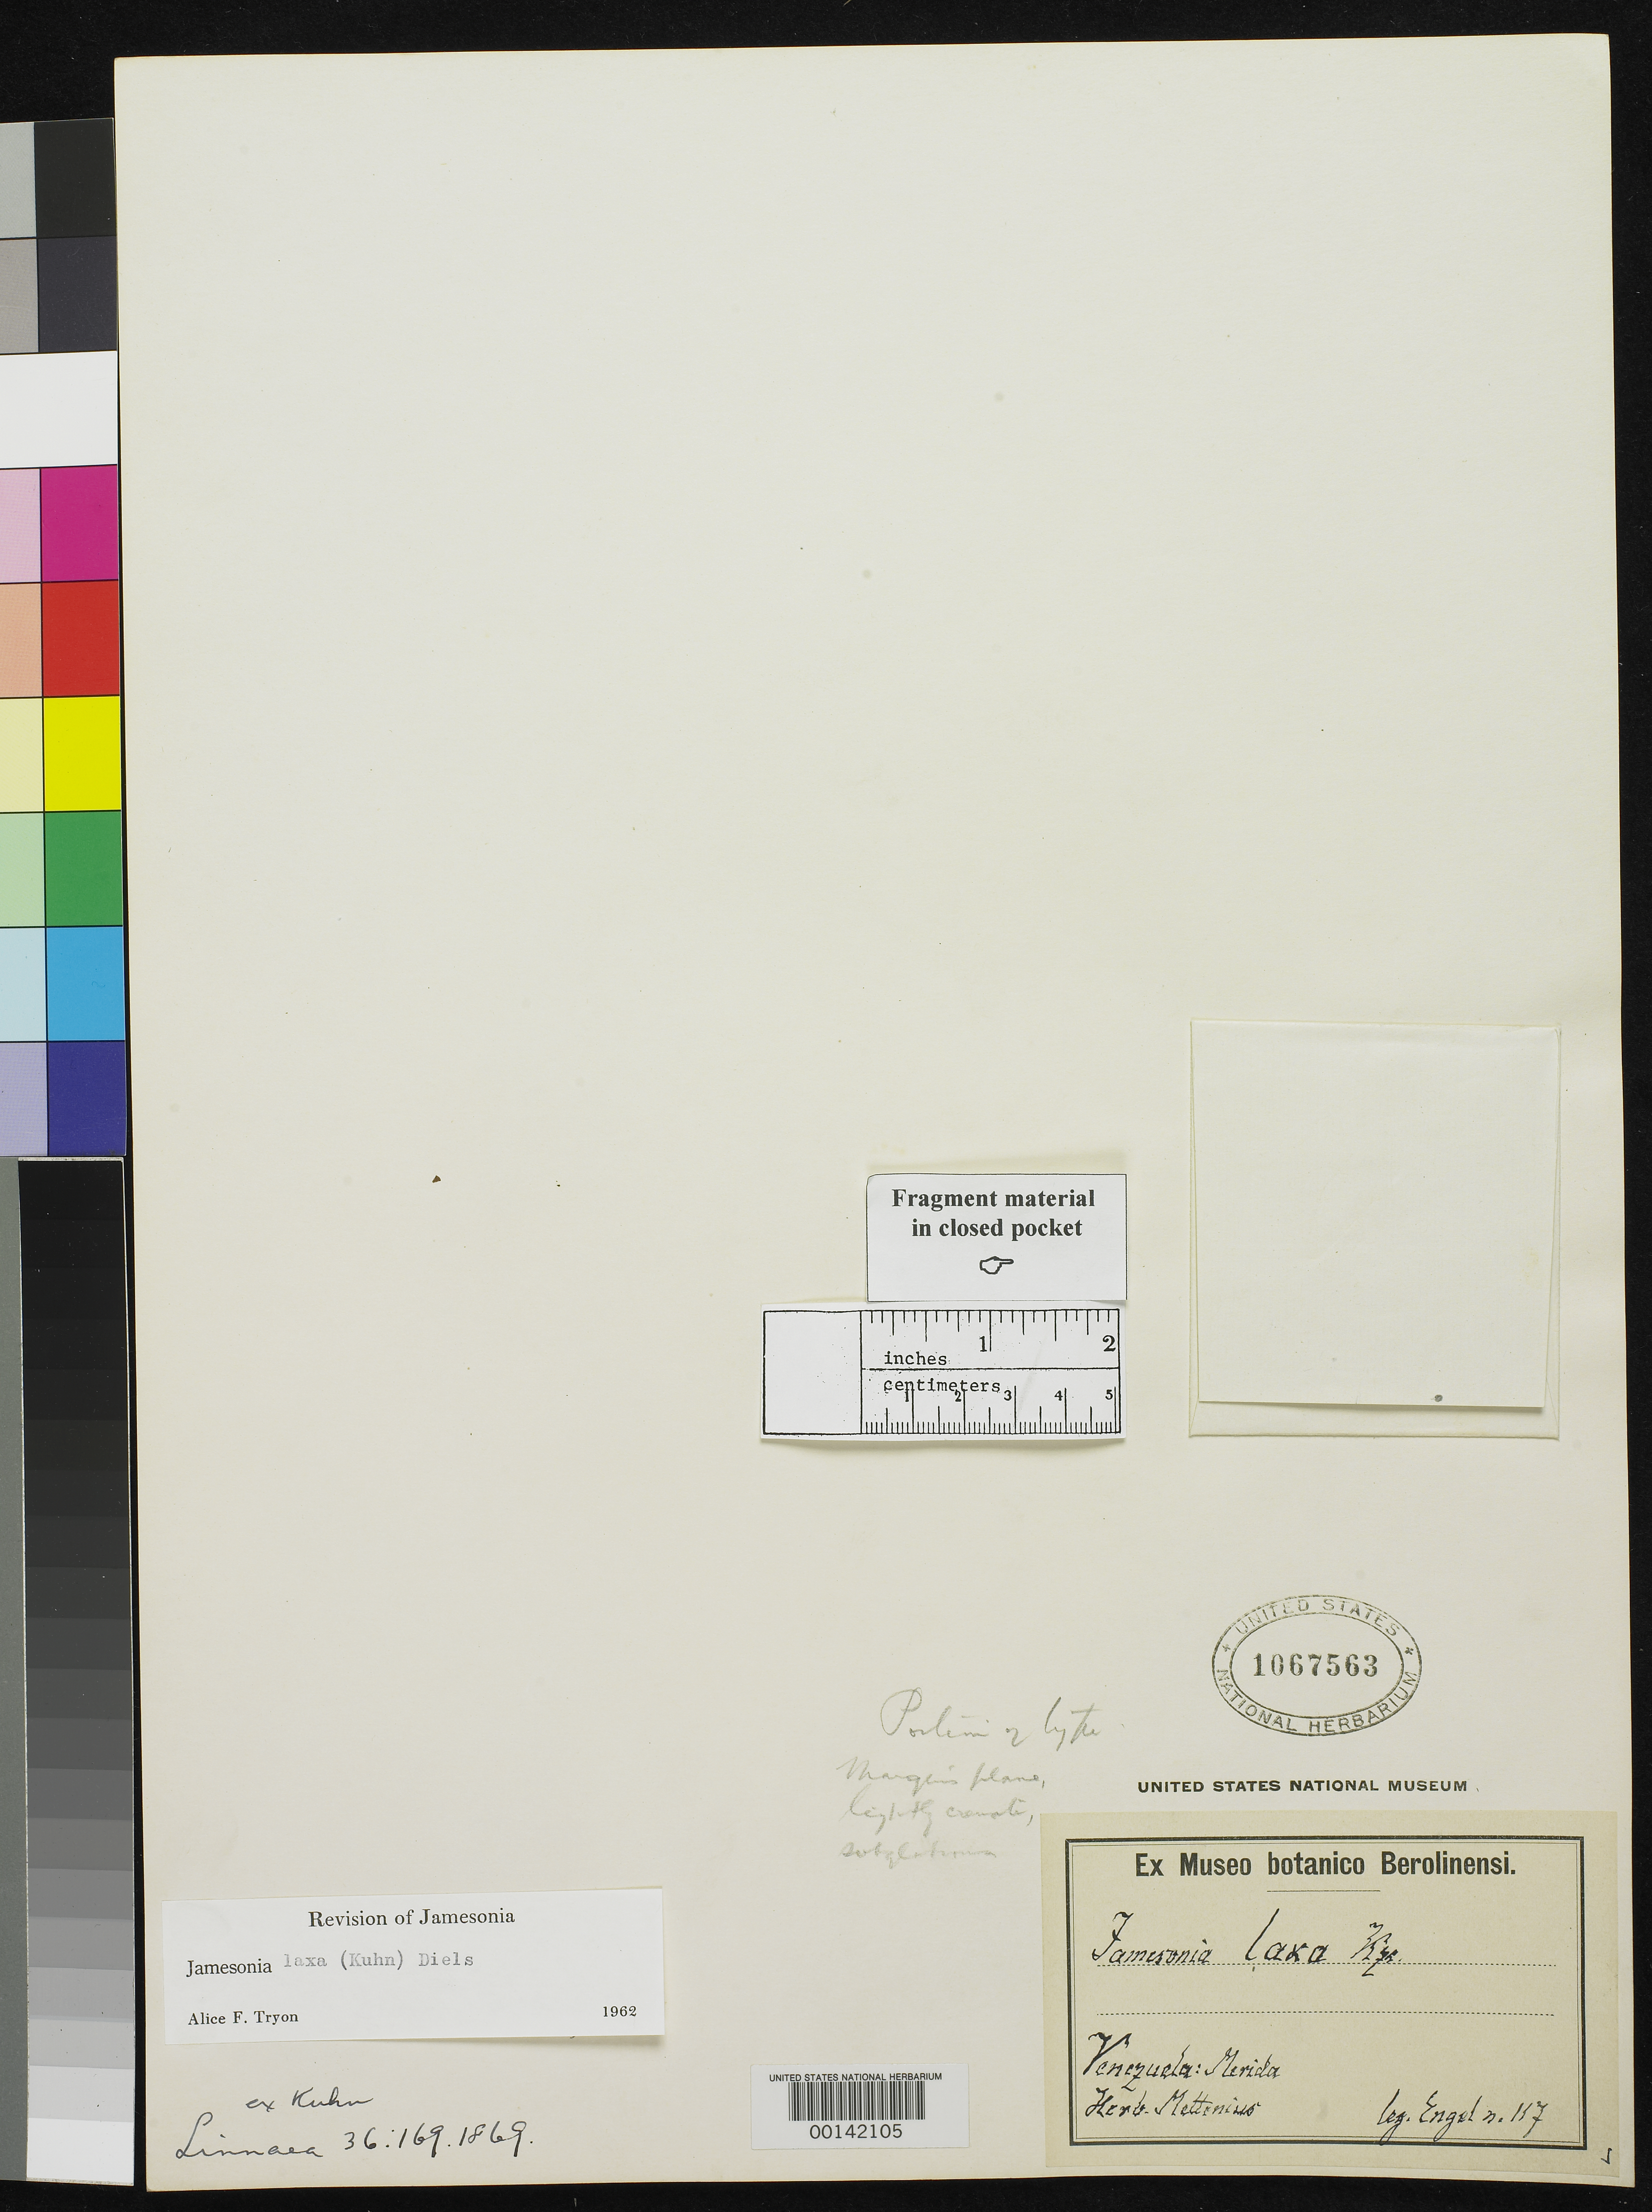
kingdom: Plantae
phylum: Tracheophyta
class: Polypodiopsida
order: Polypodiales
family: Pteridaceae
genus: Jamesonia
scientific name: Jamesonia laxa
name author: Kunze ex Kuhn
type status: Type Fragment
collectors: G. Engelmann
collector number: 117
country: Venezuela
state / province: Mérida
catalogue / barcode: US 1067563